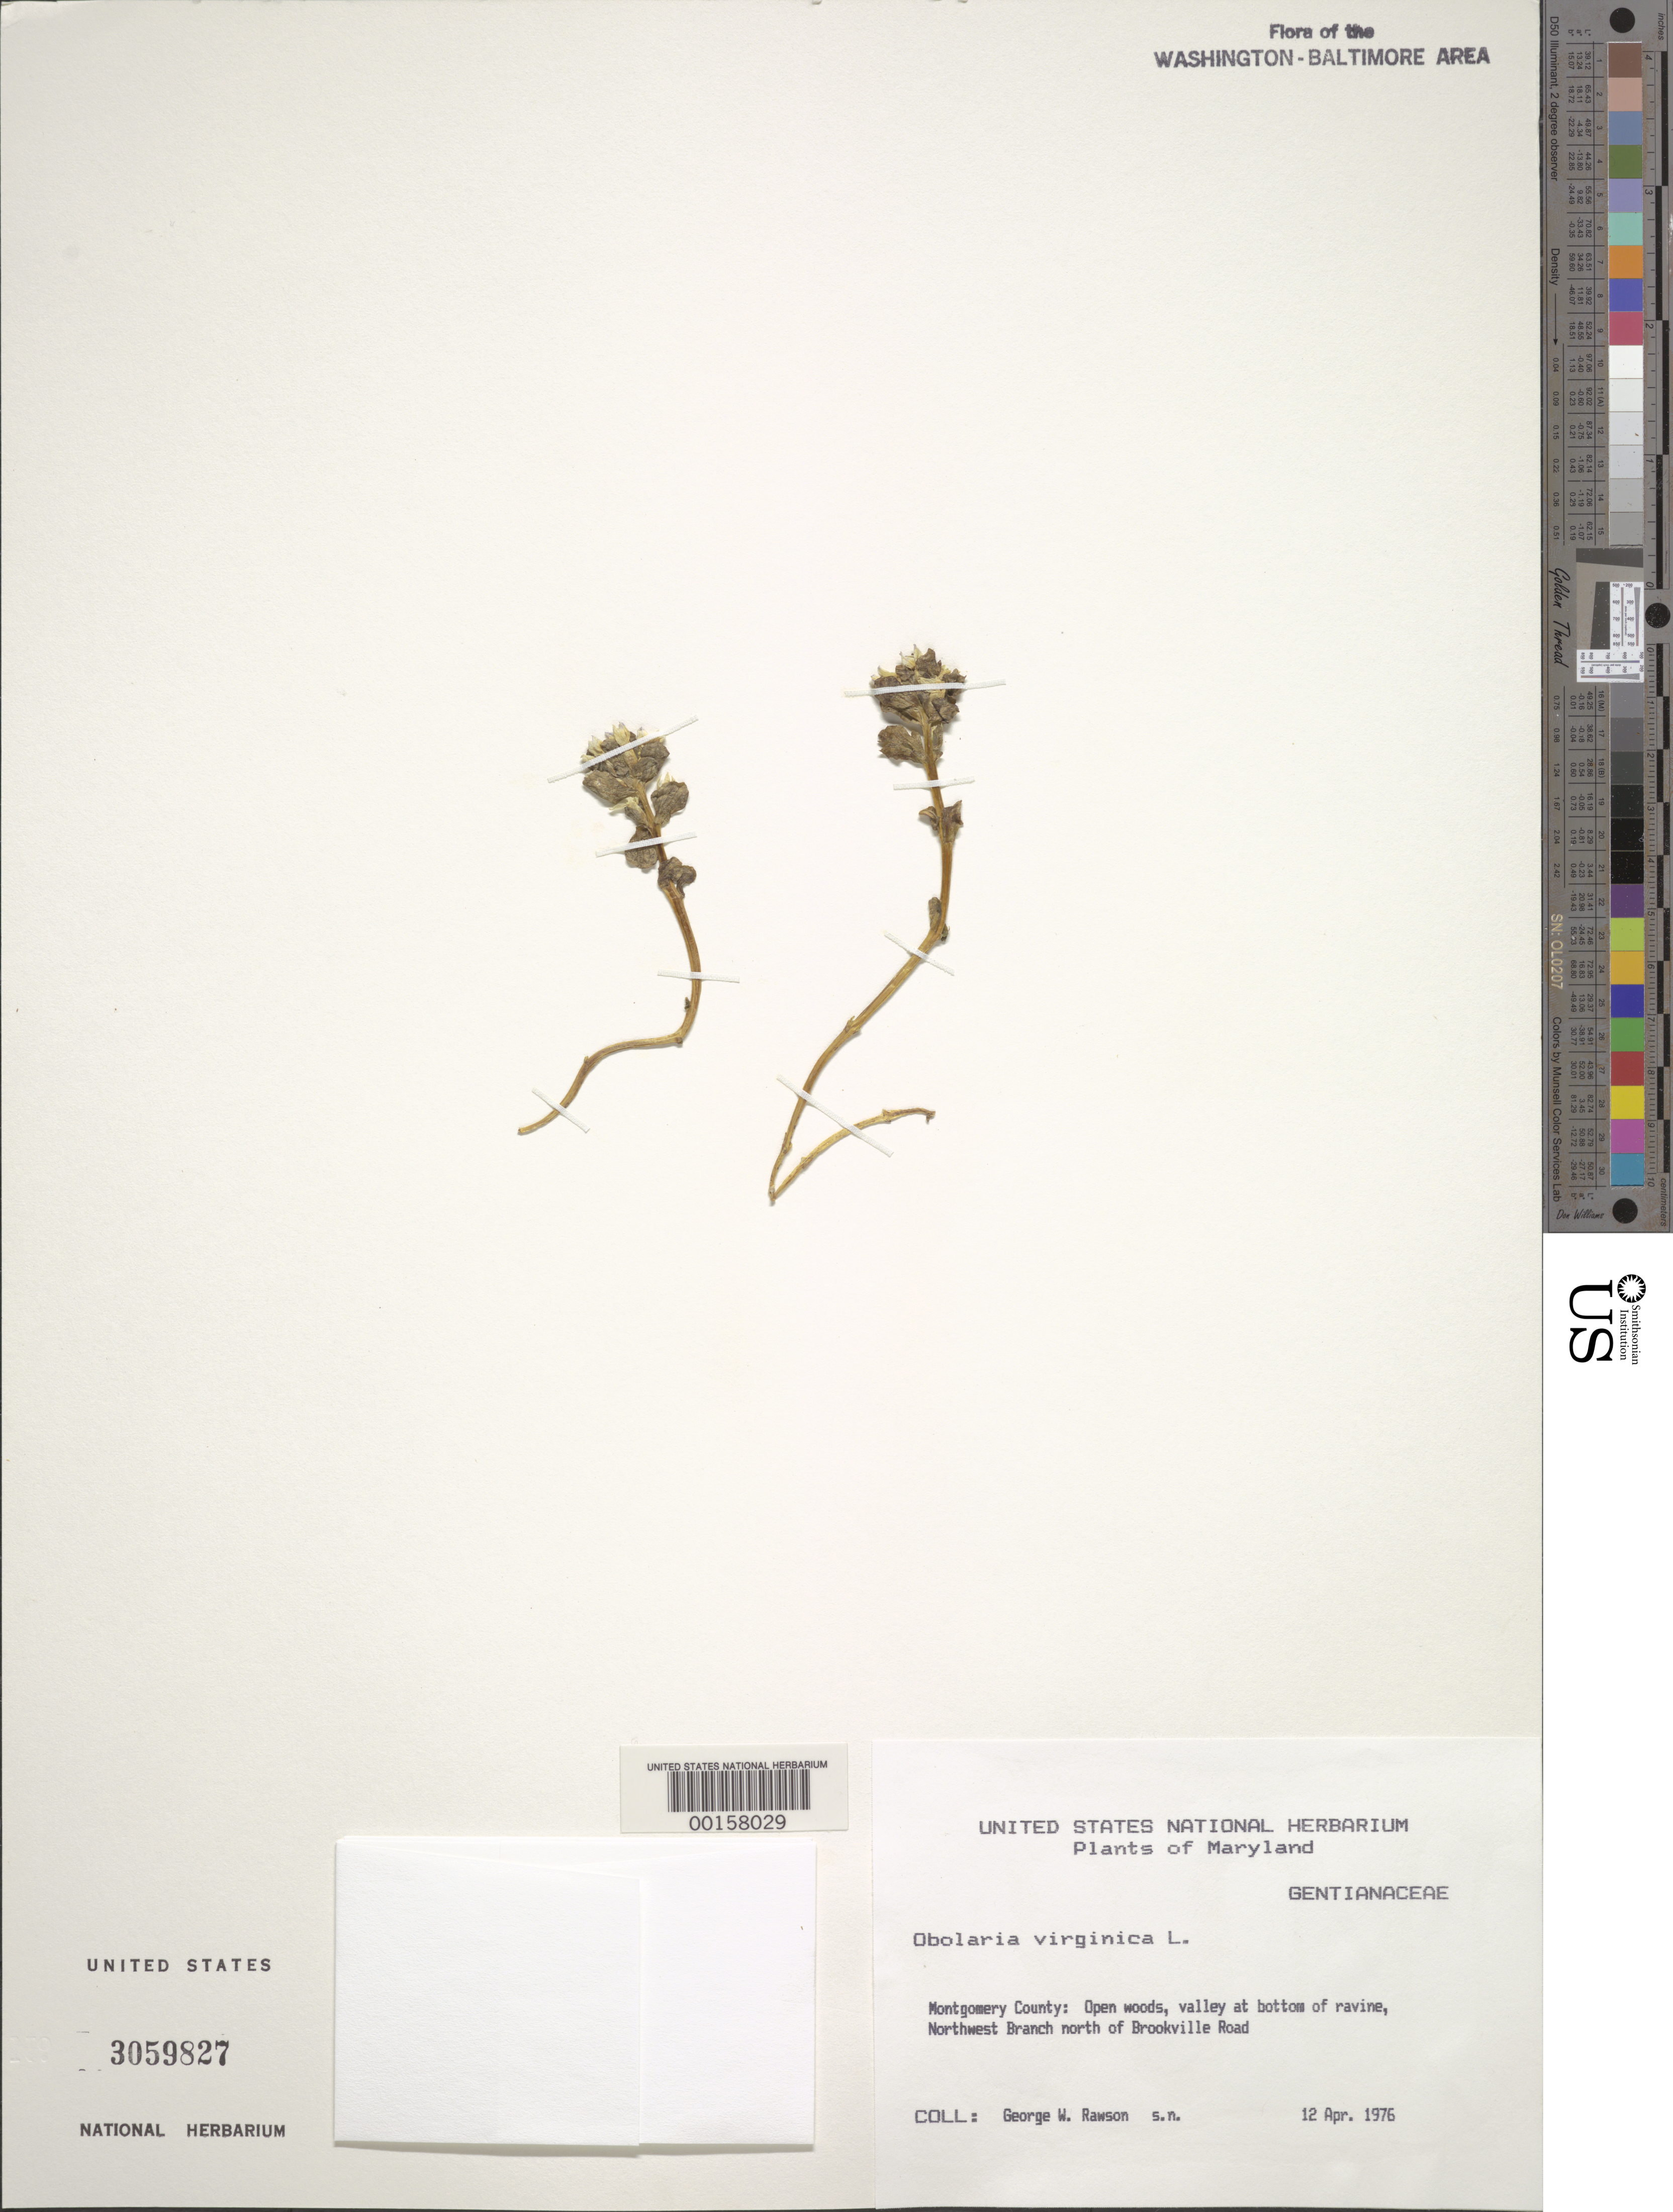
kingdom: Plantae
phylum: Tracheophyta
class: Magnoliopsida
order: Gentianales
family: Gentianaceae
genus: Obolaria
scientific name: Obolaria virginica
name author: L.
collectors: G. W. Rawson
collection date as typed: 12 Apr 1976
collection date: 1976-04-12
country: United States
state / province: Maryland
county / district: Montgomery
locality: Northwest Branch N of Brookville Rd.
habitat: Open woods, valley at bottom of ravine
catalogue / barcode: US 3059827